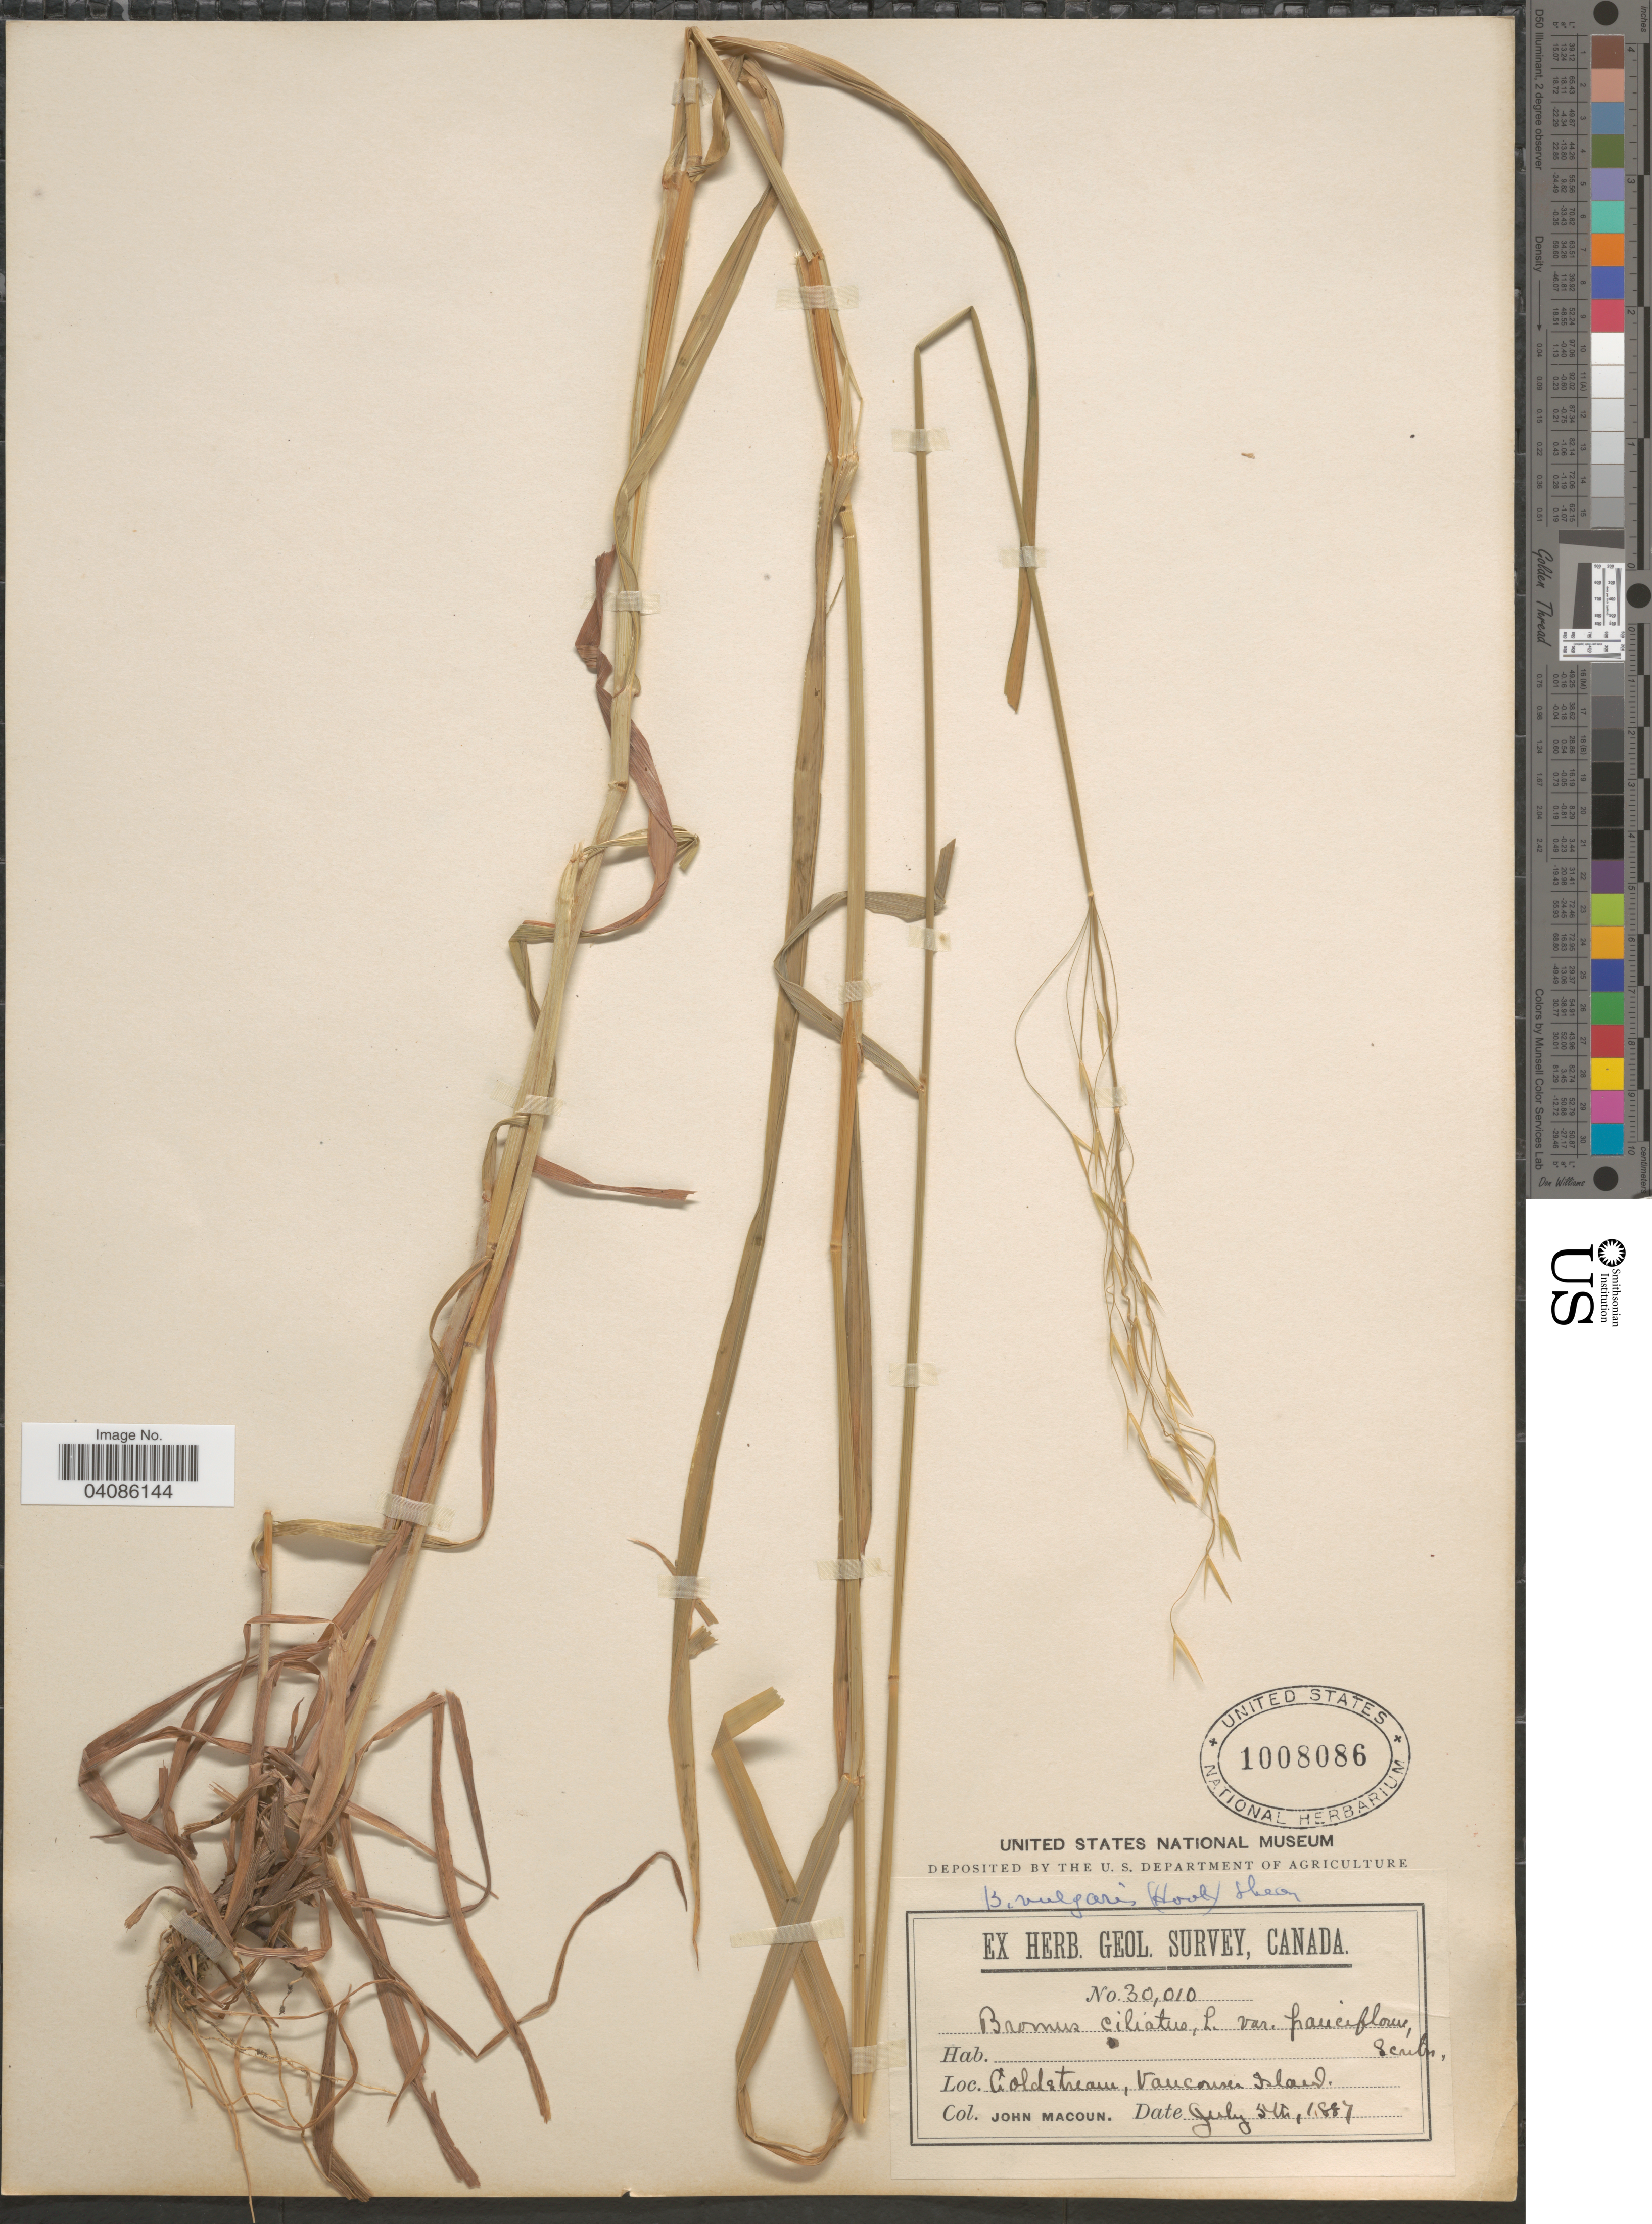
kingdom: Plantae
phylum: Tracheophyta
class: Liliopsida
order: Poales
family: Poaceae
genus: Bromus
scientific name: Bromus vulgaris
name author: (Hook.) Shear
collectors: J. Macoun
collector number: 30010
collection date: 1887-07-05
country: Canada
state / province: British Columbia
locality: Geol. Survey, Canada. Goldstream, Vancouver Island.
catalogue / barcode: US 1008086